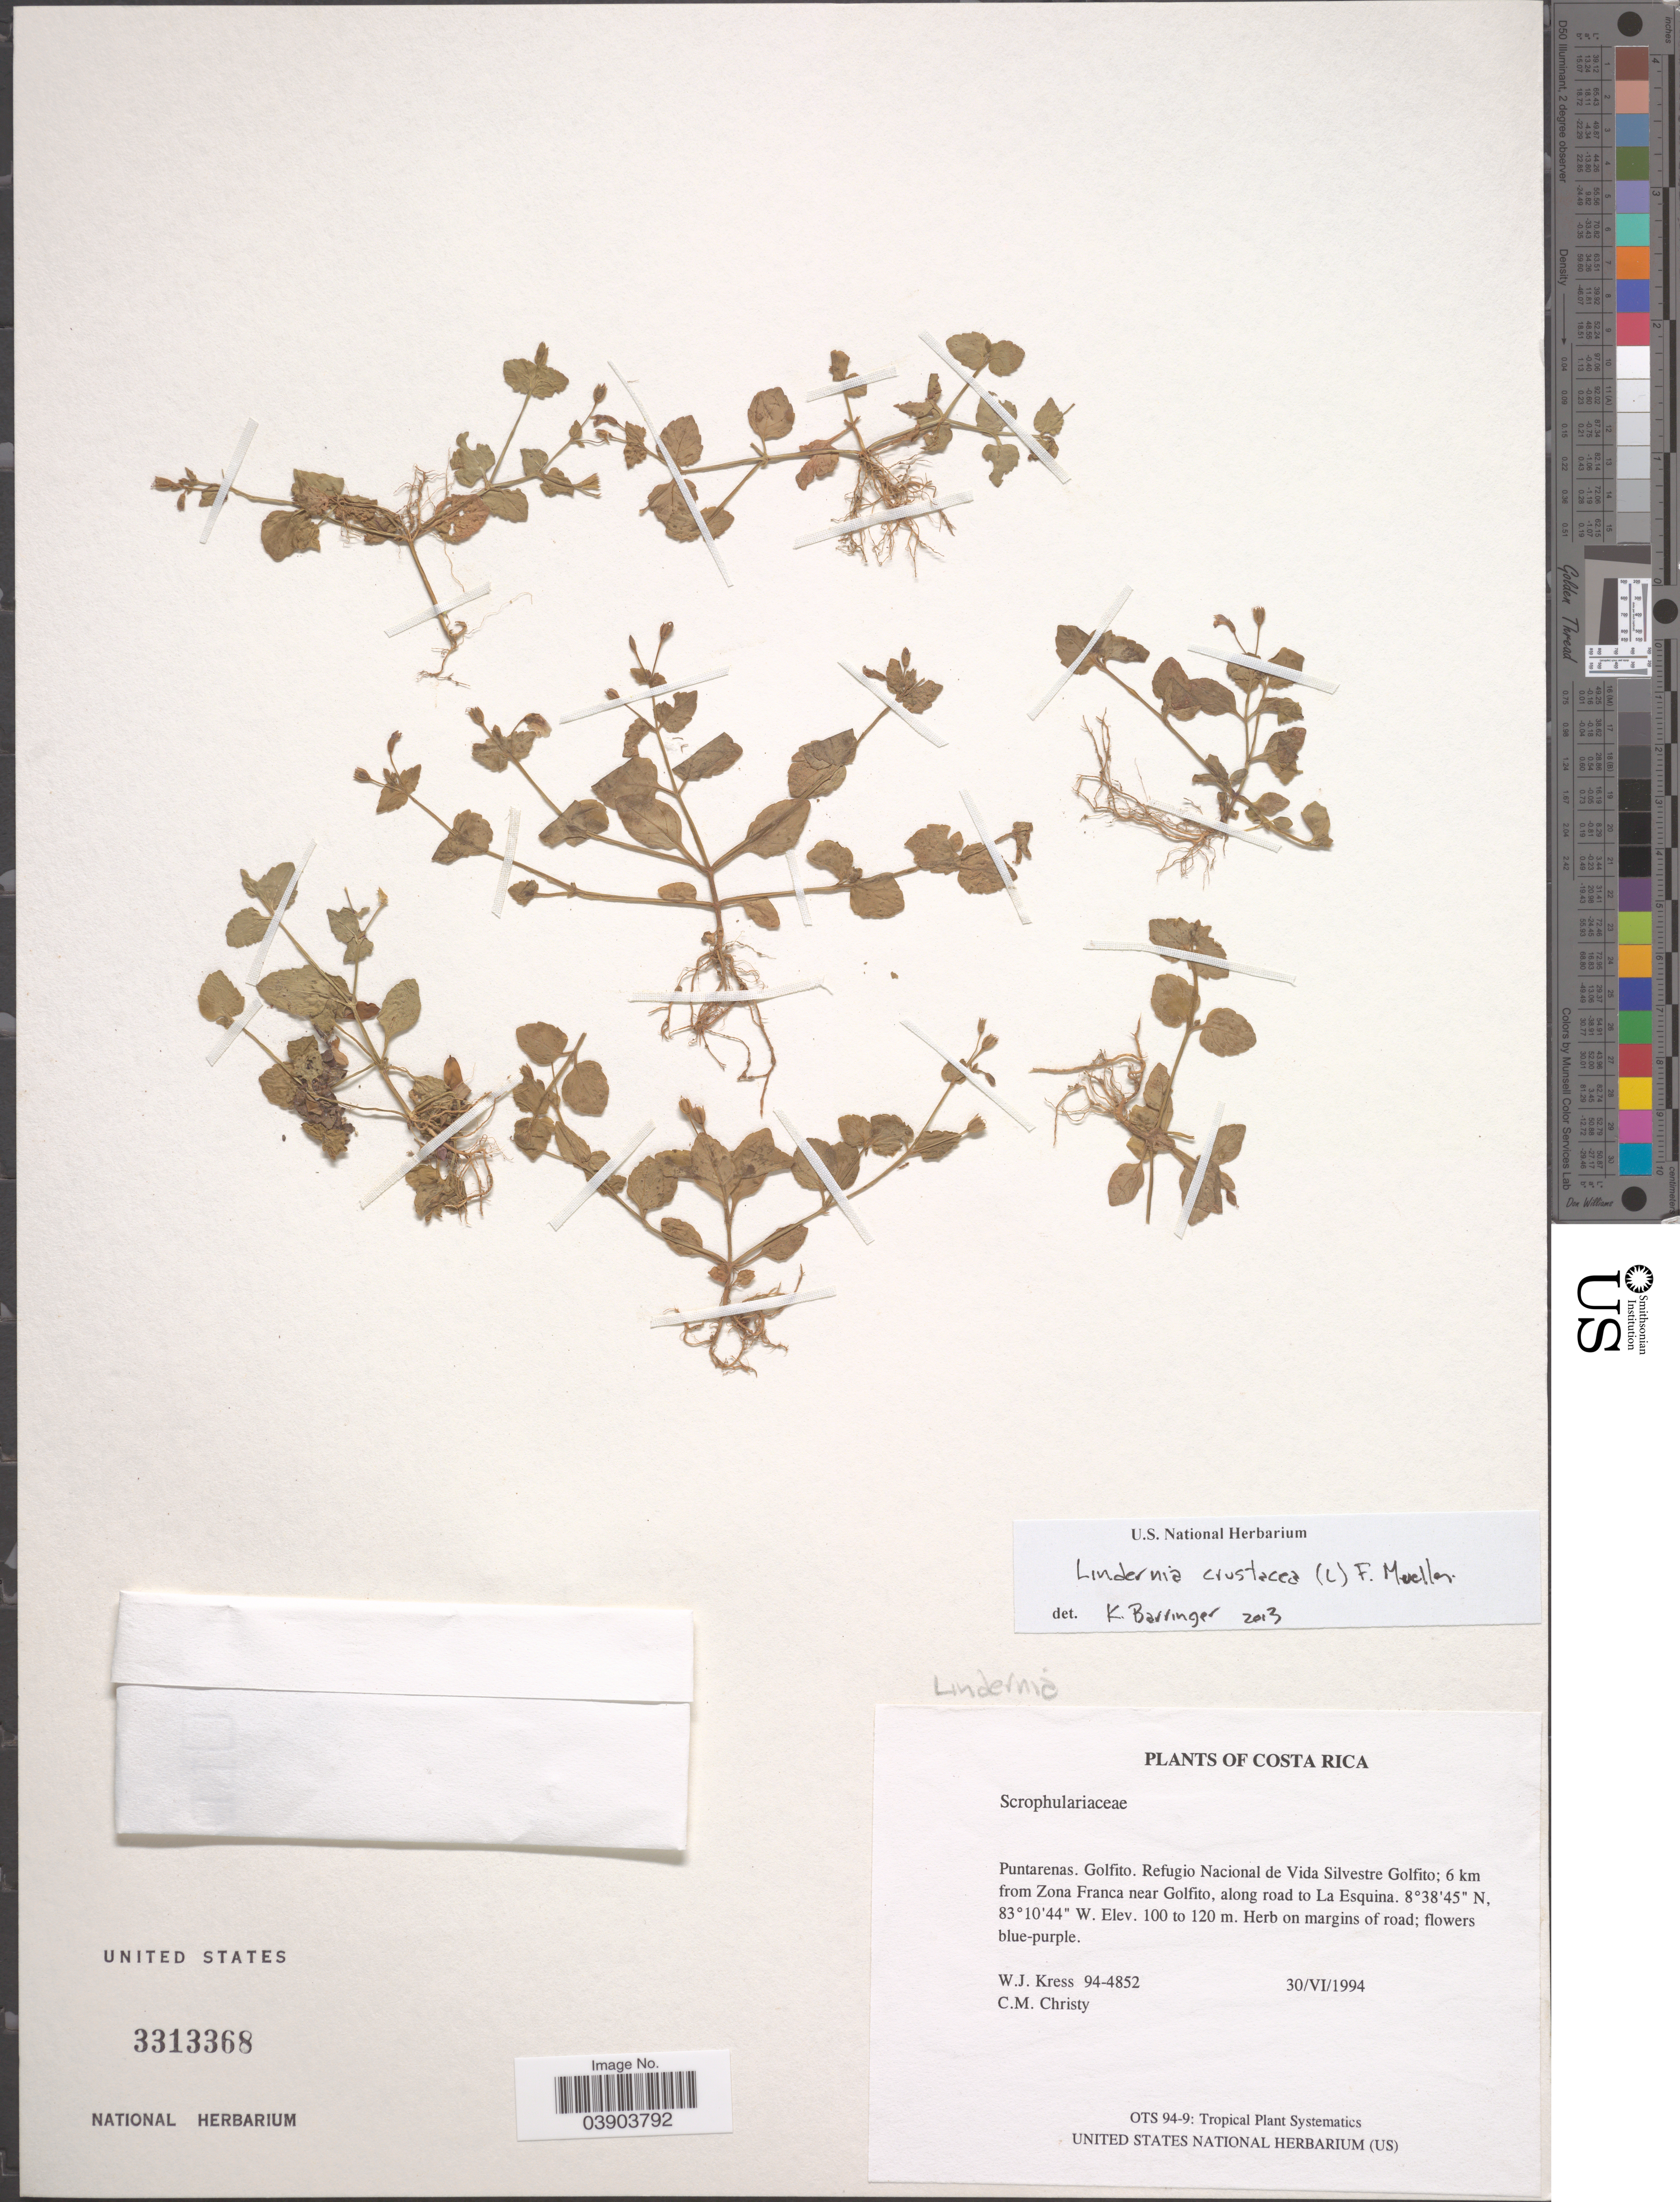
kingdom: Plantae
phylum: Tracheophyta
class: Magnoliopsida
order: Lamiales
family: Linderniaceae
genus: Lindernia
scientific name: Lindernia crustacea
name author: (L.) F. Muell.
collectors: W. J. Kress & C. M. Christy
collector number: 94-4852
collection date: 1994-06-30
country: Costa Rica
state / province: Puntarenas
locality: Golfito. Refugio Nacional de Vida Silvestre Golfito; 6 km from Zona Franca near Golfito, along road to La Esquina.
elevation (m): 100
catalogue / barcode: US 3313368